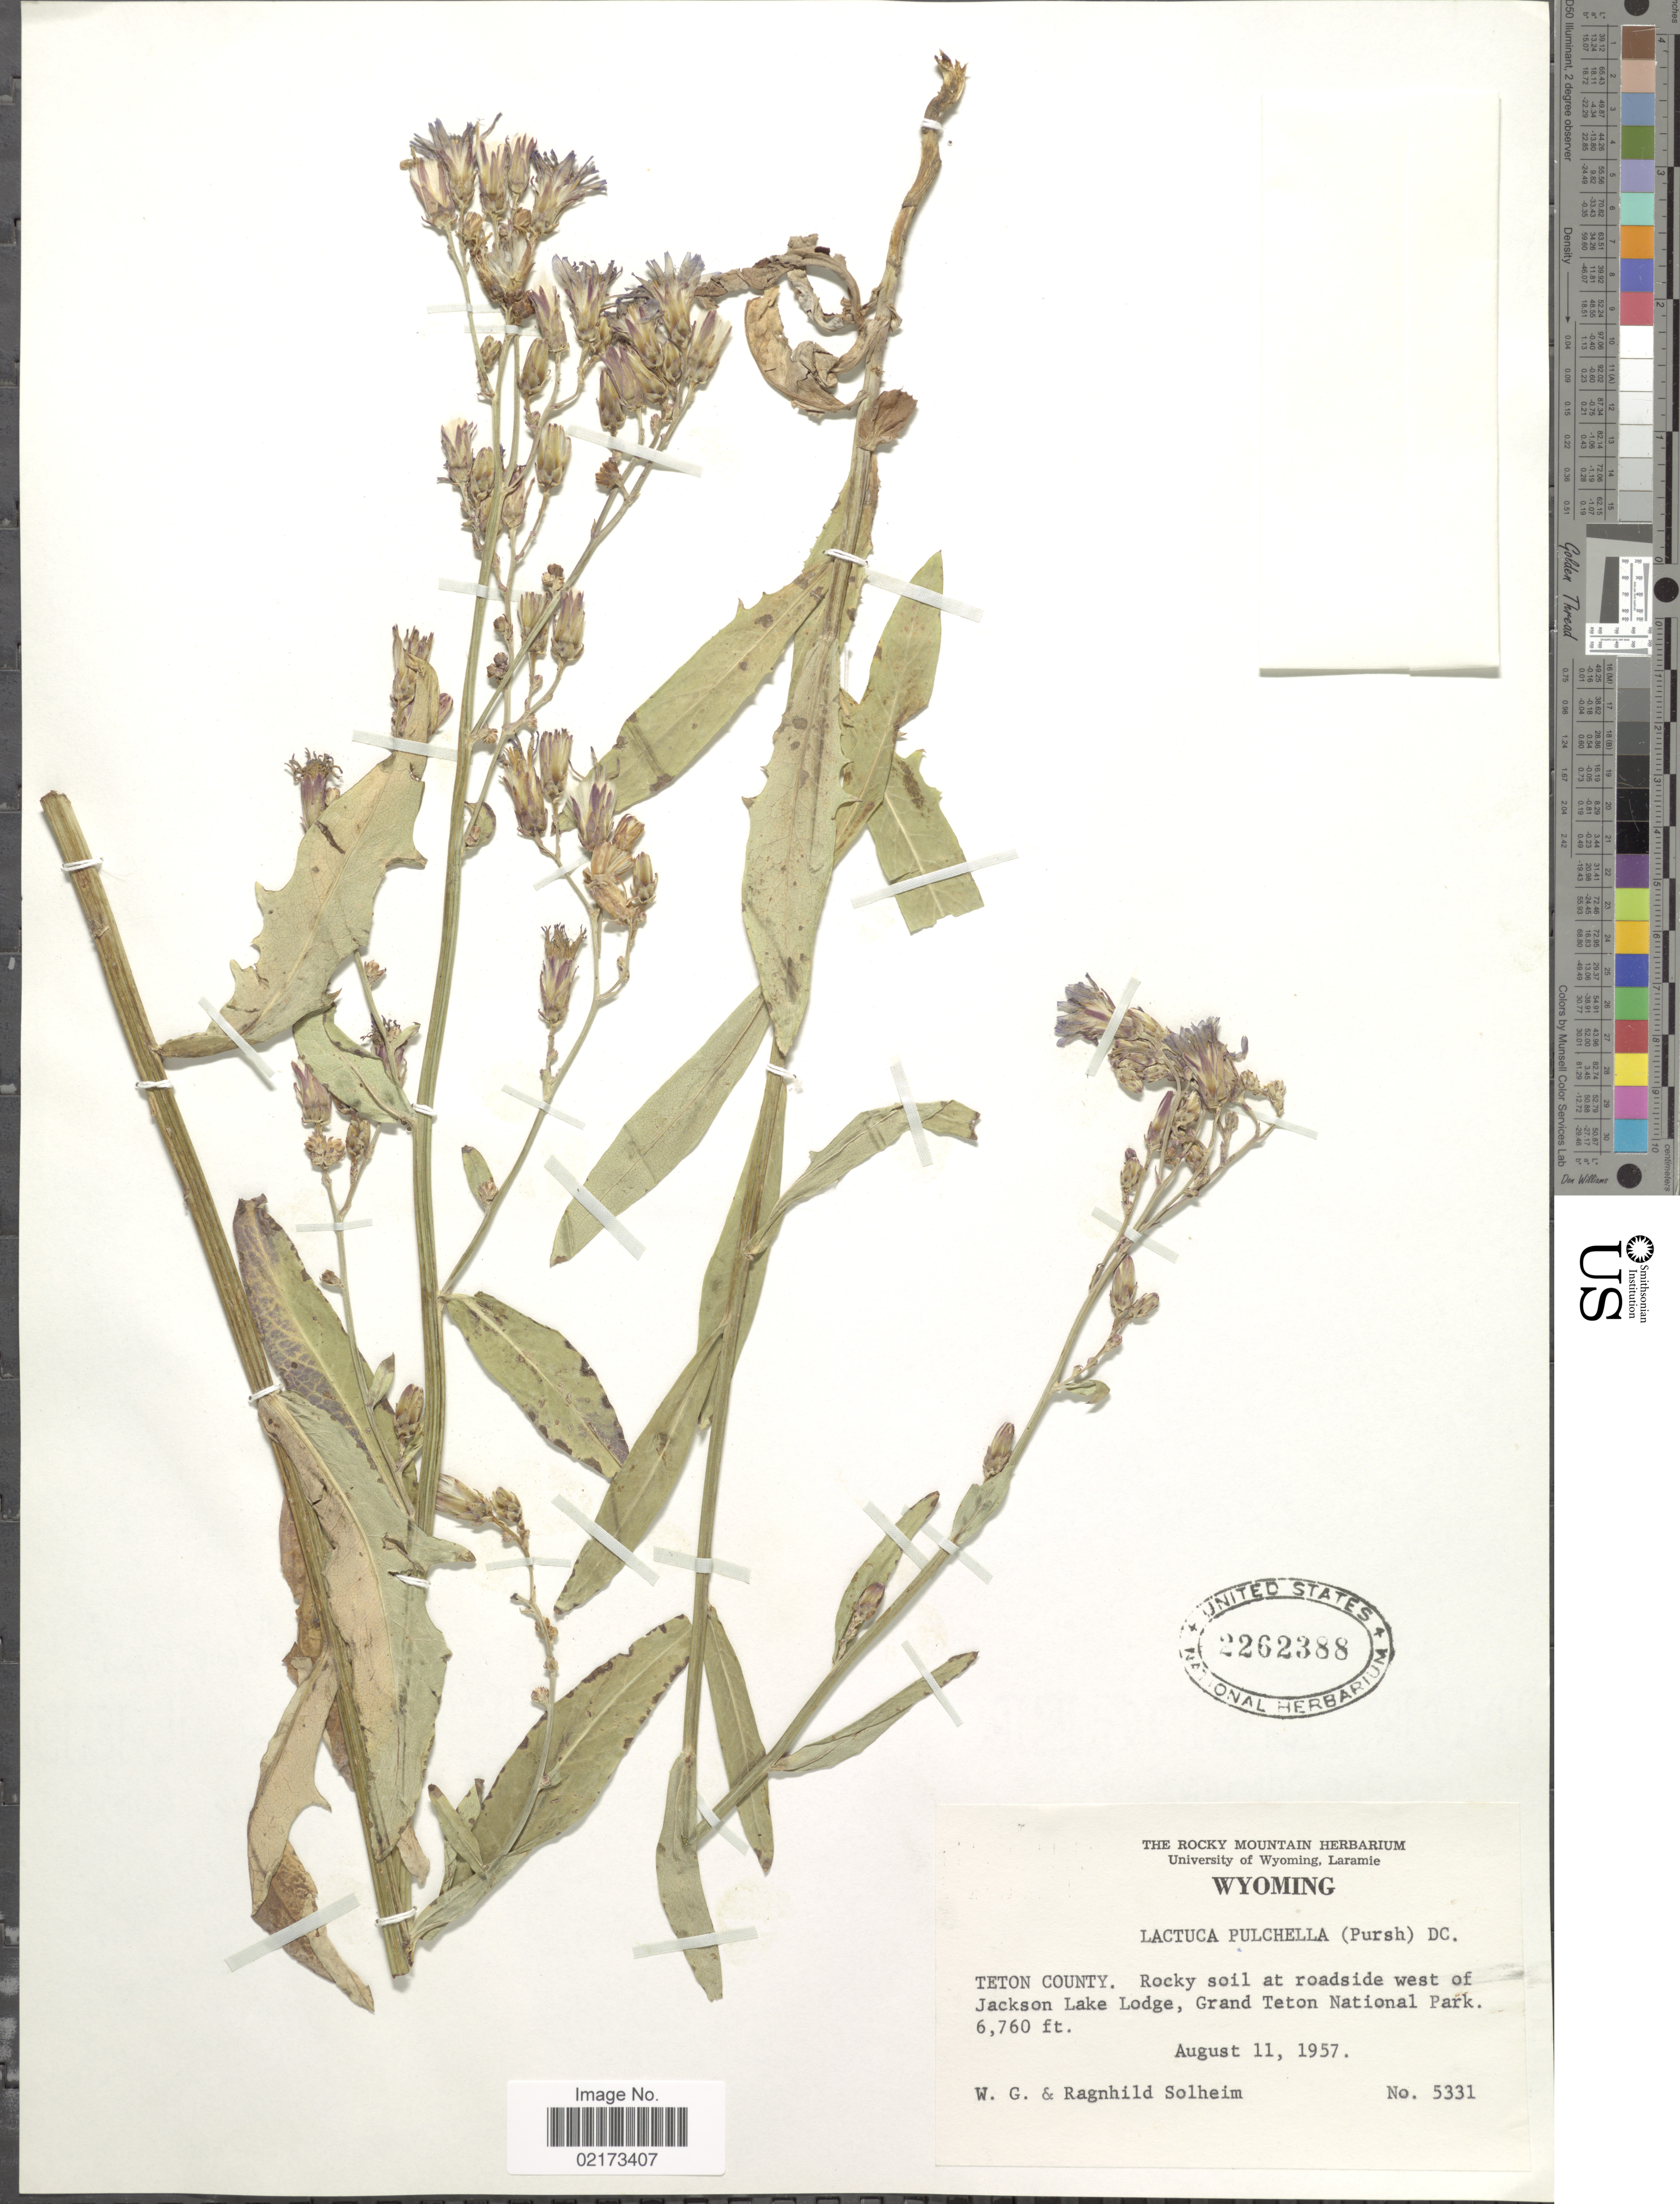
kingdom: Plantae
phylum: Tracheophyta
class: Magnoliopsida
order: Asterales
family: Asteraceae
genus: Lactuca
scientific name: Lactuca tatarica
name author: (L.) C.A. Mey.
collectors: W. Solheim & R. Solheim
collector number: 5331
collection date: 1957-08-11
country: United States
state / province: Wyoming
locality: Teton County, west of Jackson Lake Lodge, Grand Teton National Park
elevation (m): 2060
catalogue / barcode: US 2262388